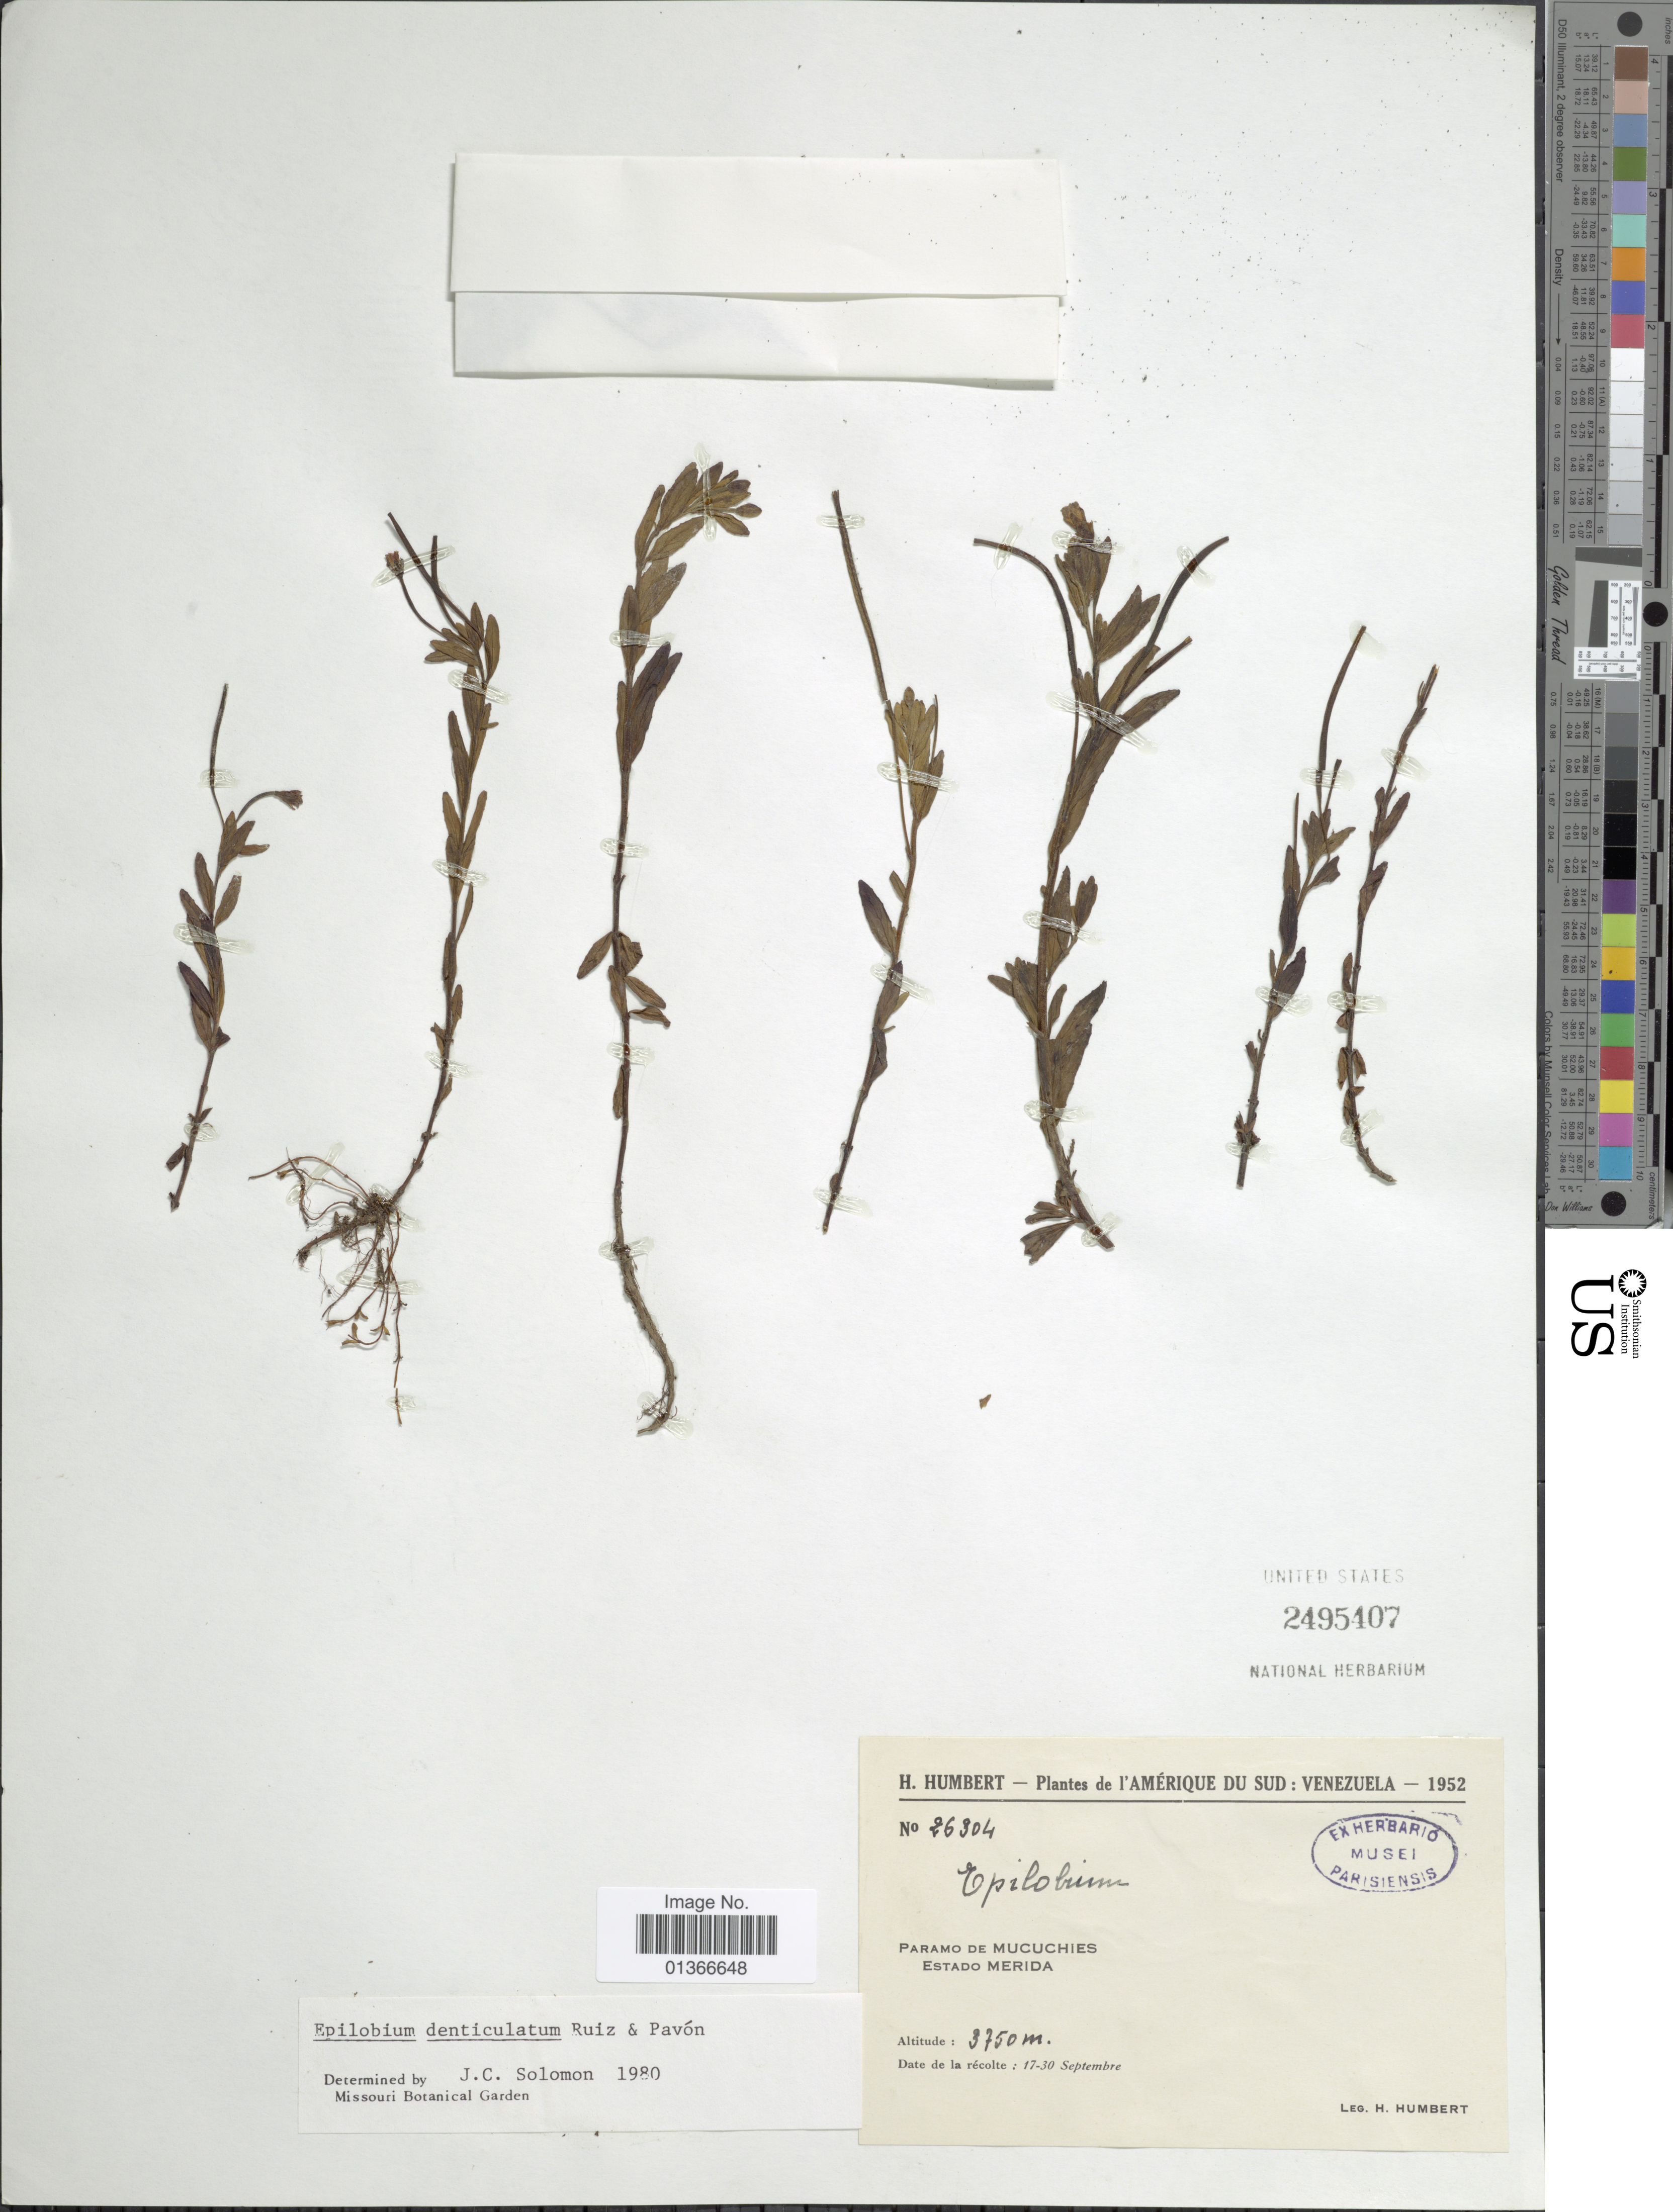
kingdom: Plantae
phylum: Tracheophyta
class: Magnoliopsida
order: Myrtales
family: Onagraceae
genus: Epilobium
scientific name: Epilobium denticulatum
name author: Ruiz & Pav.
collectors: H. Humbert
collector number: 26304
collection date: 1952-09-17/1952-09-30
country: Venezuela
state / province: Mérida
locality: Paramo de Mucuchies.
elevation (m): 3750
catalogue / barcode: US 2495407